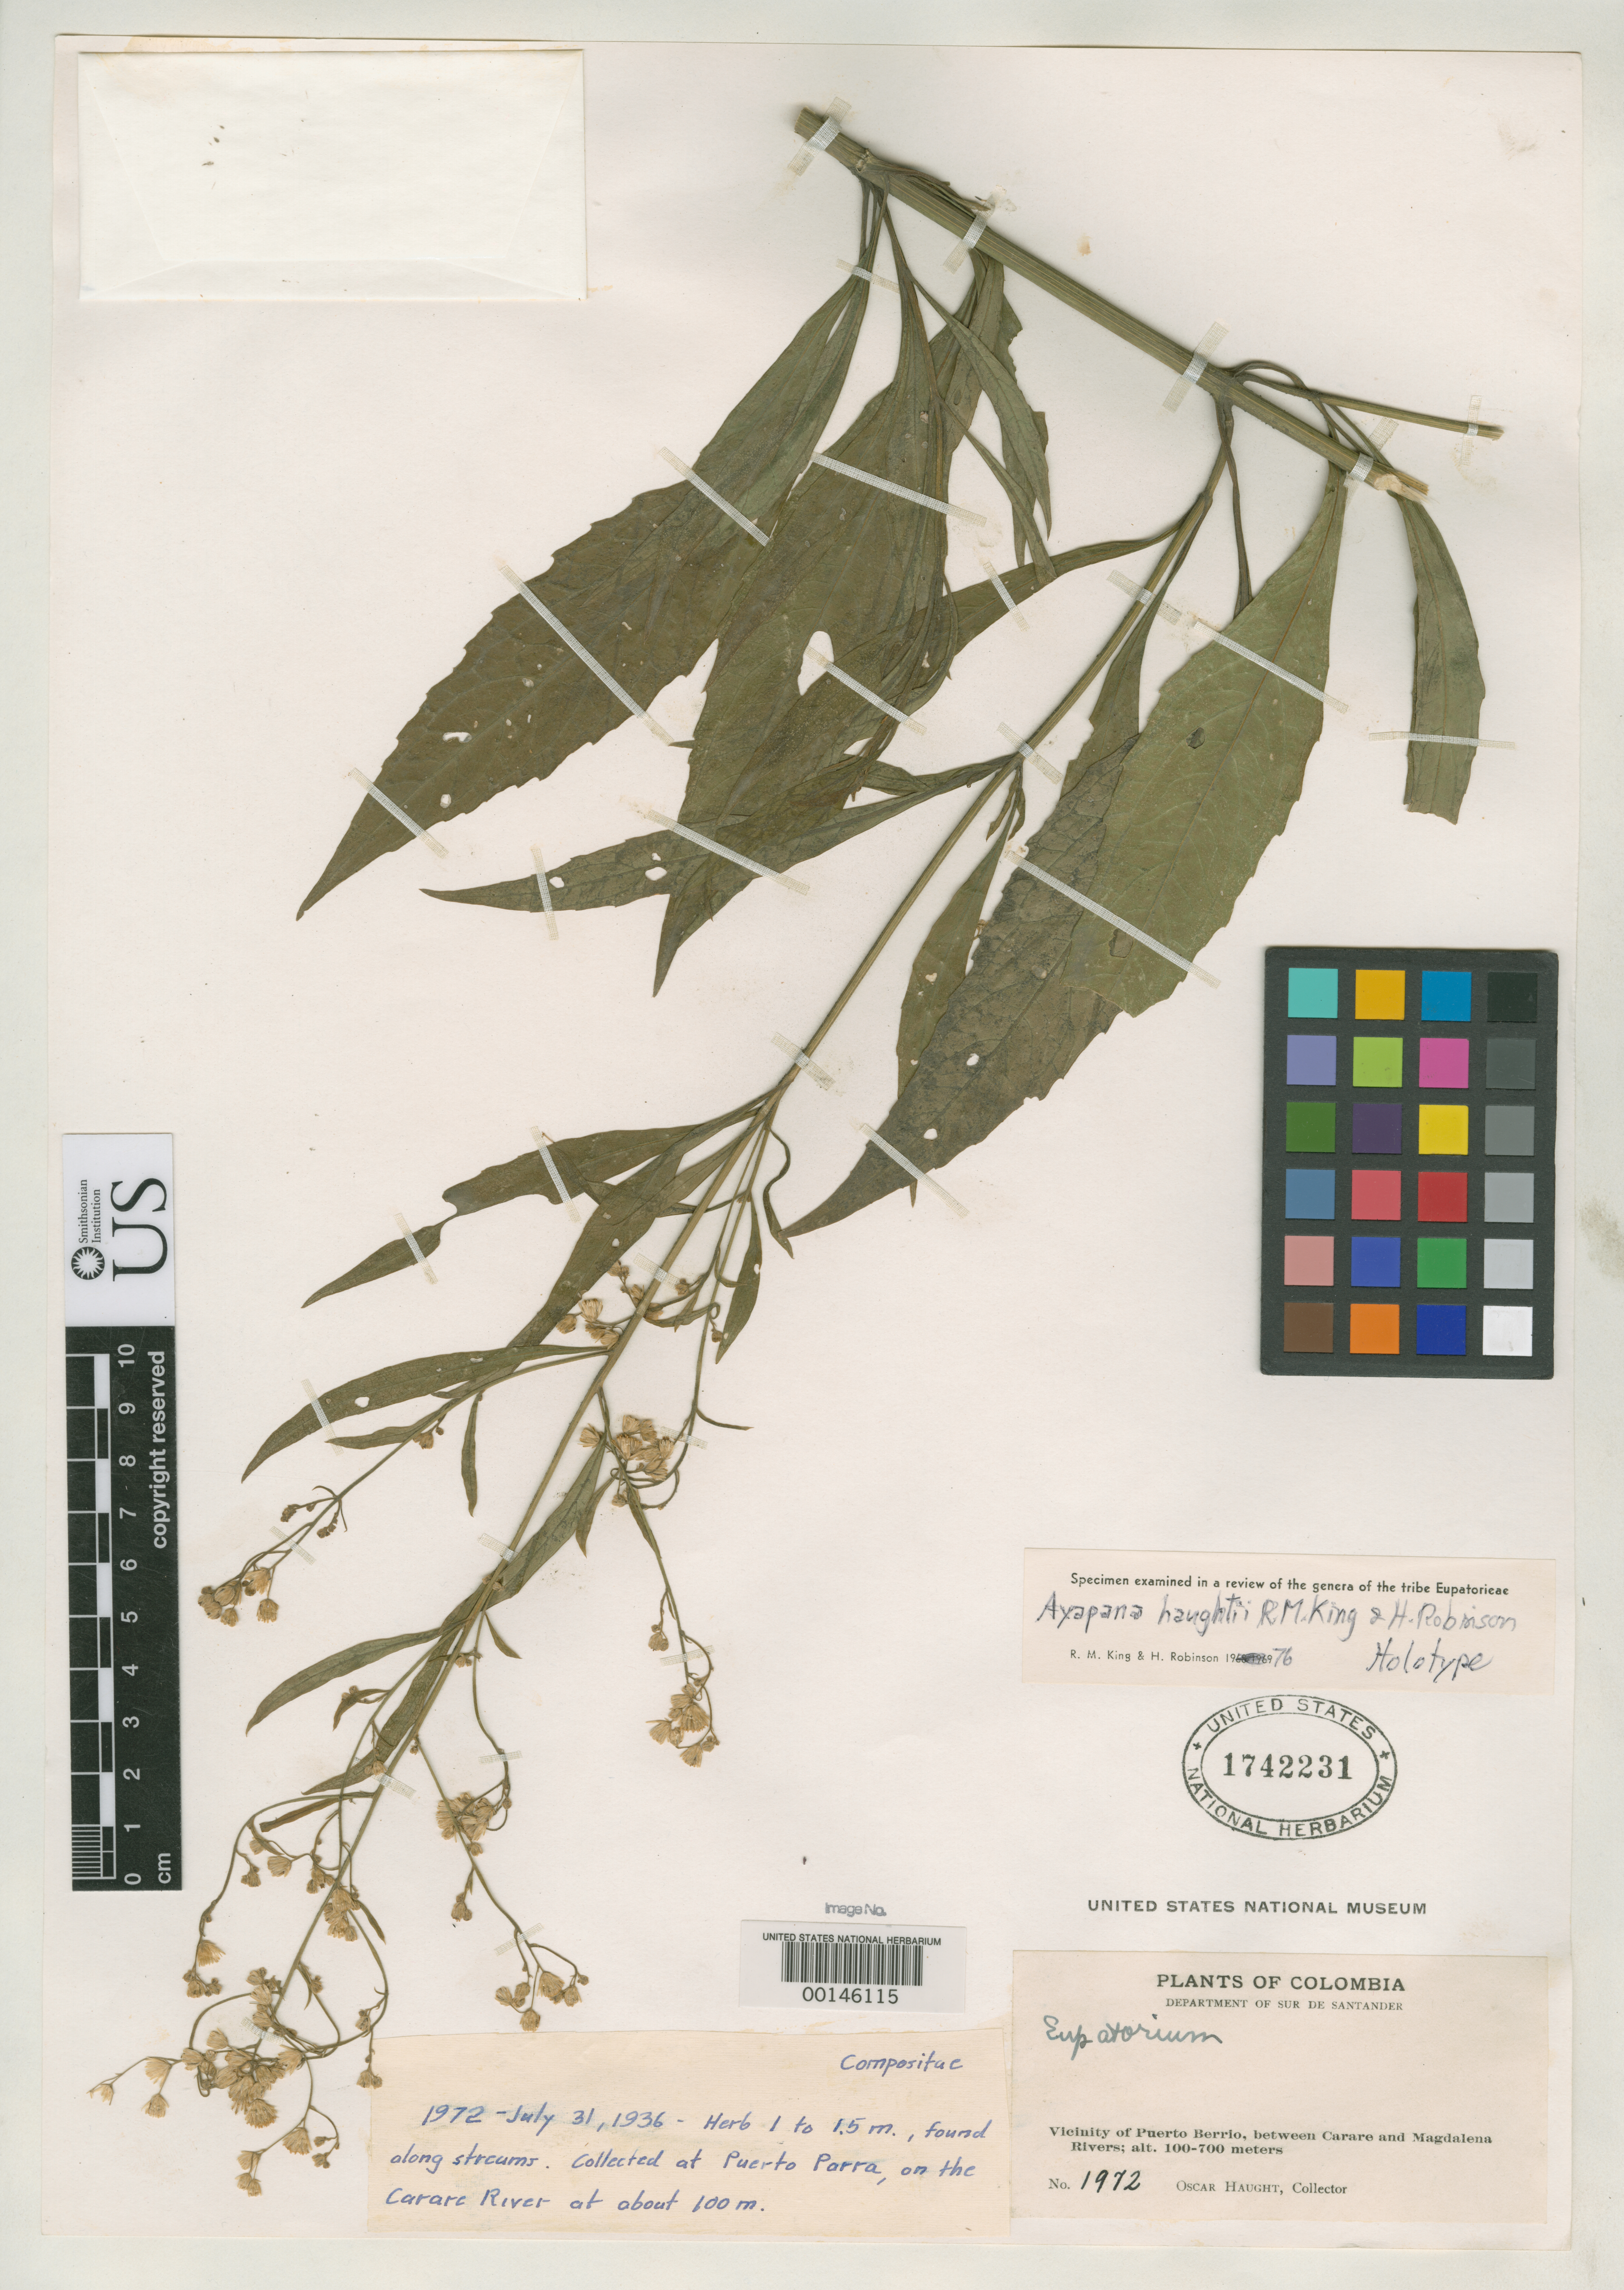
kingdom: Plantae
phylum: Tracheophyta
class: Magnoliopsida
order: Asterales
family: Asteraceae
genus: Ayapana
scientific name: Ayapana haughtii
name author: R.M. King & H. Rob.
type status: Holotype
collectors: O. L. Haught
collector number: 1972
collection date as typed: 31 Jul 1936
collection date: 1936-07-31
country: Colombia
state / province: Santander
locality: Puerto Parra, Carare River.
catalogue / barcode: US 1742231